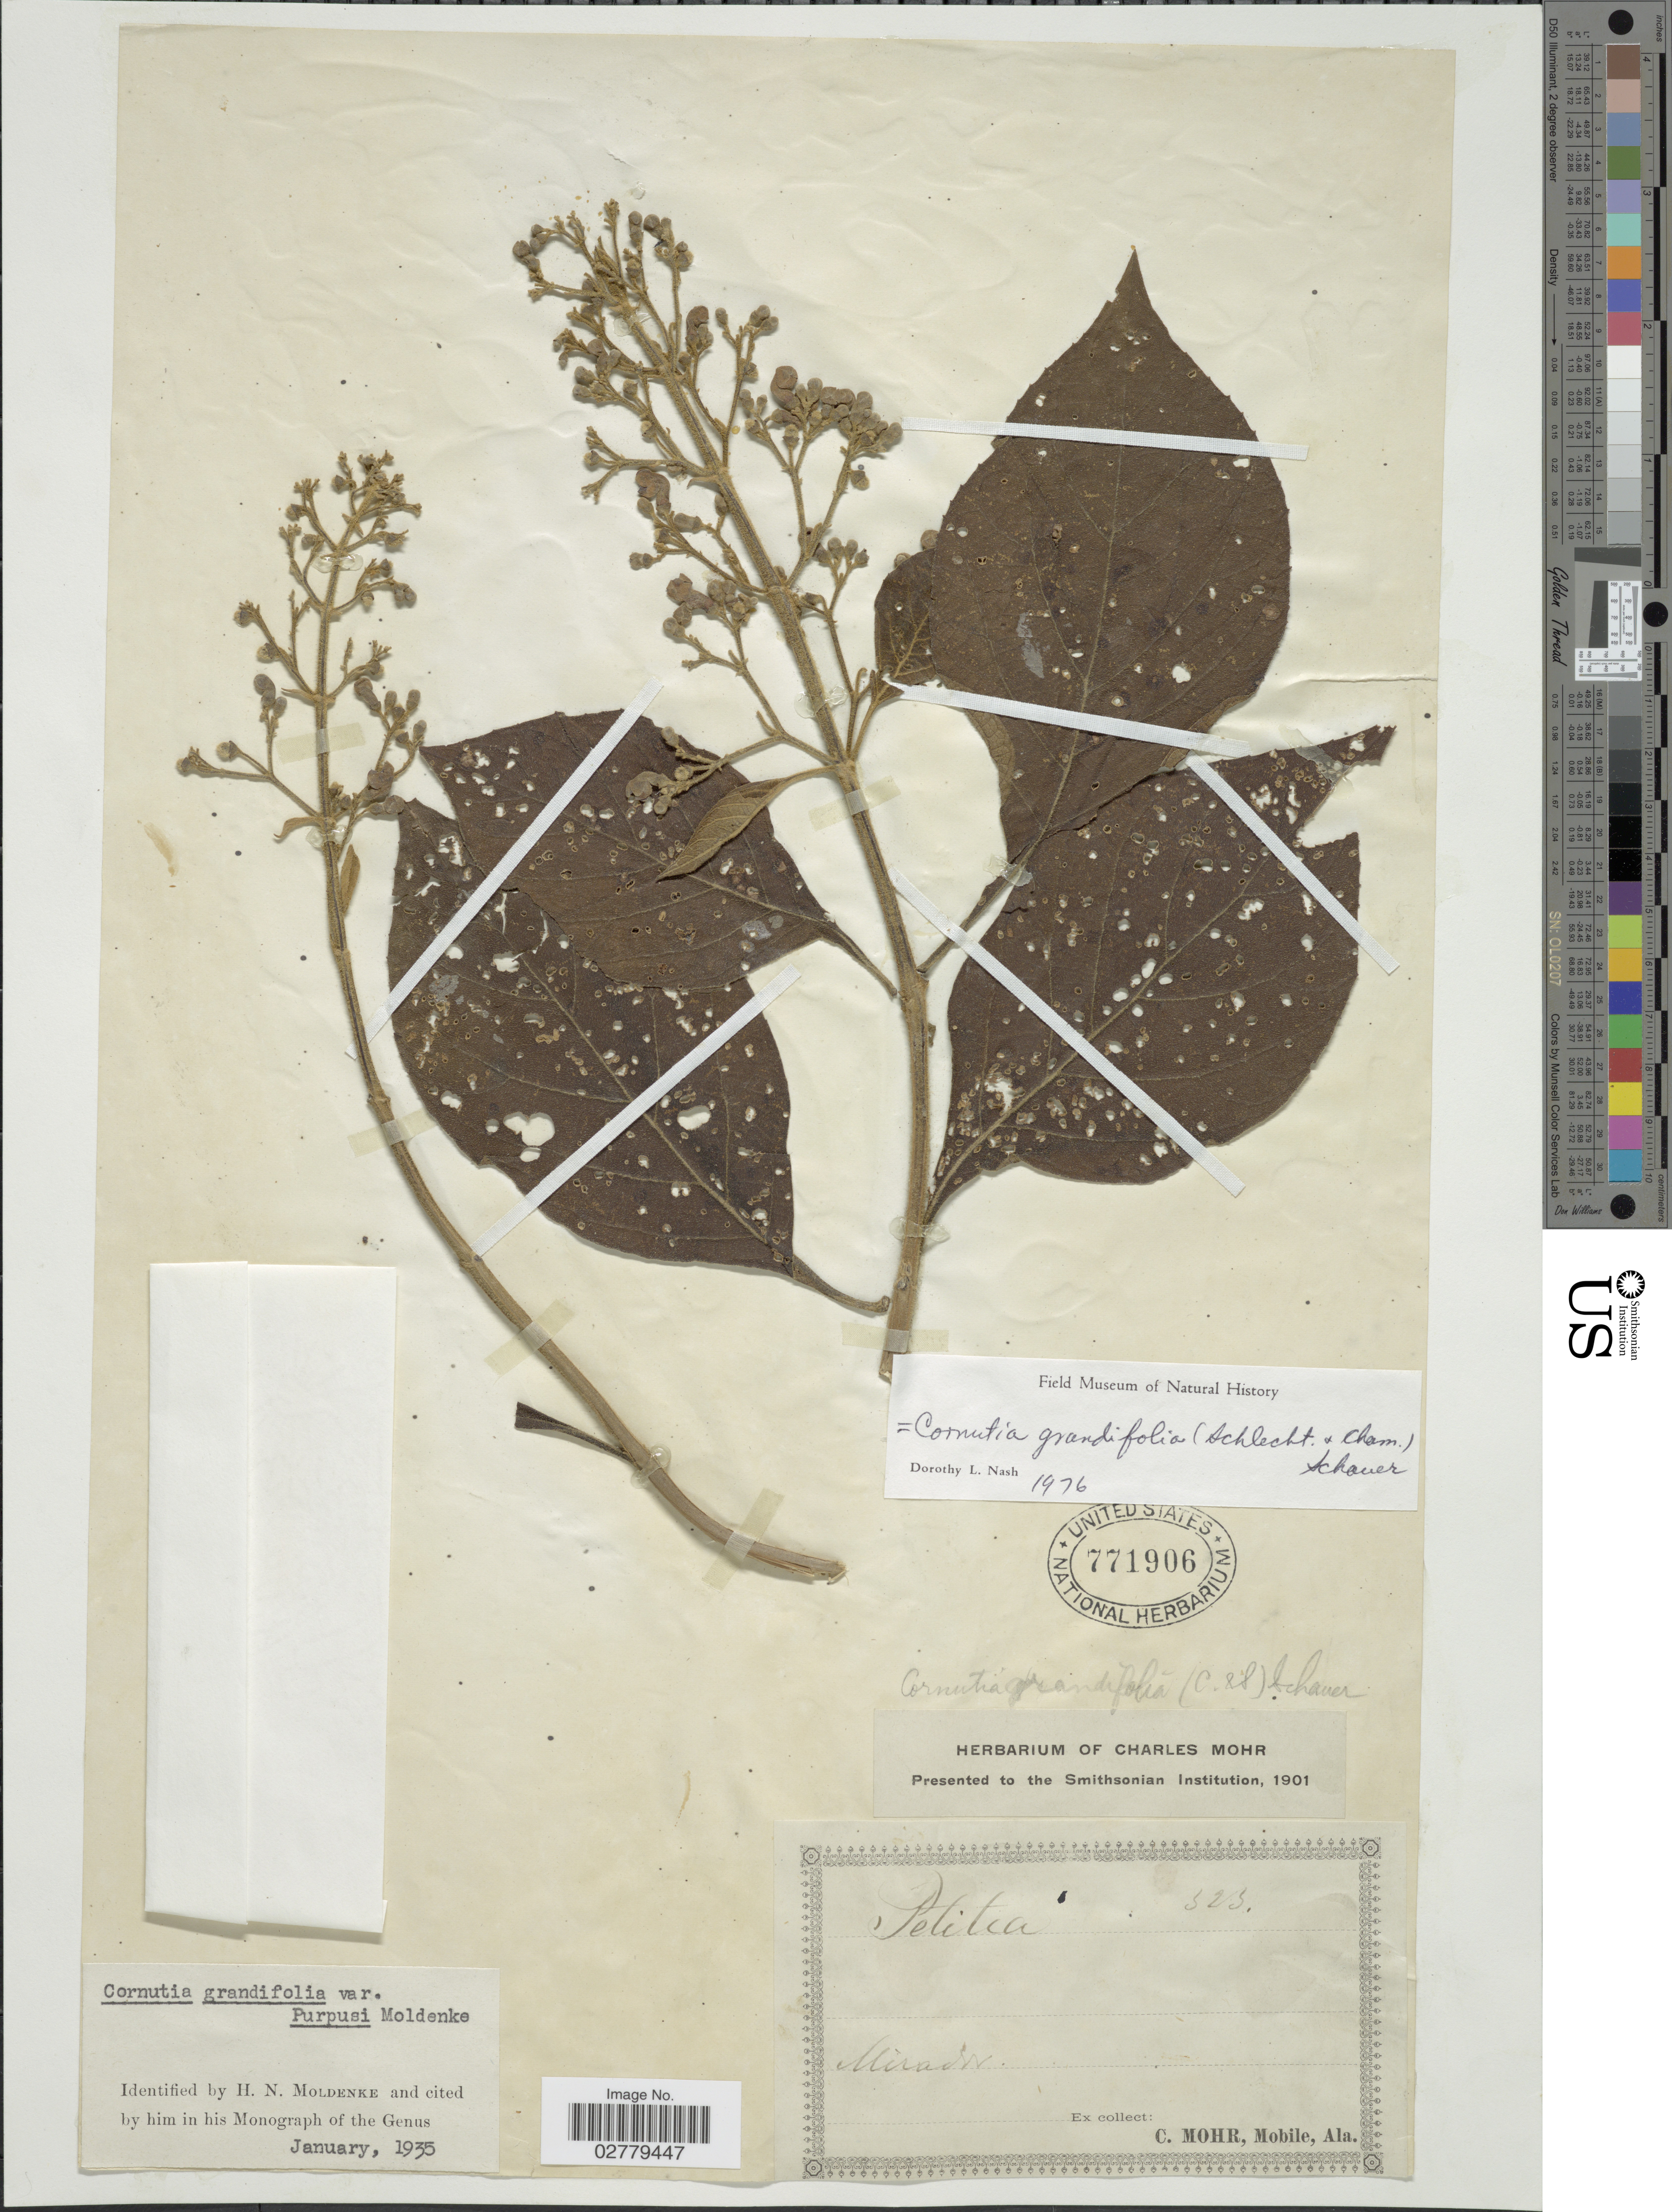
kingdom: Plantae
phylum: Tracheophyta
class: Magnoliopsida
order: Lamiales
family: Lamiaceae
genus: Cornutia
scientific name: Cornutia grandifolia var. purpusii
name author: Moldenke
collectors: Mohr, C. T. (herbarium)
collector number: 323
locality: Mirador.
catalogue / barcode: US 771906